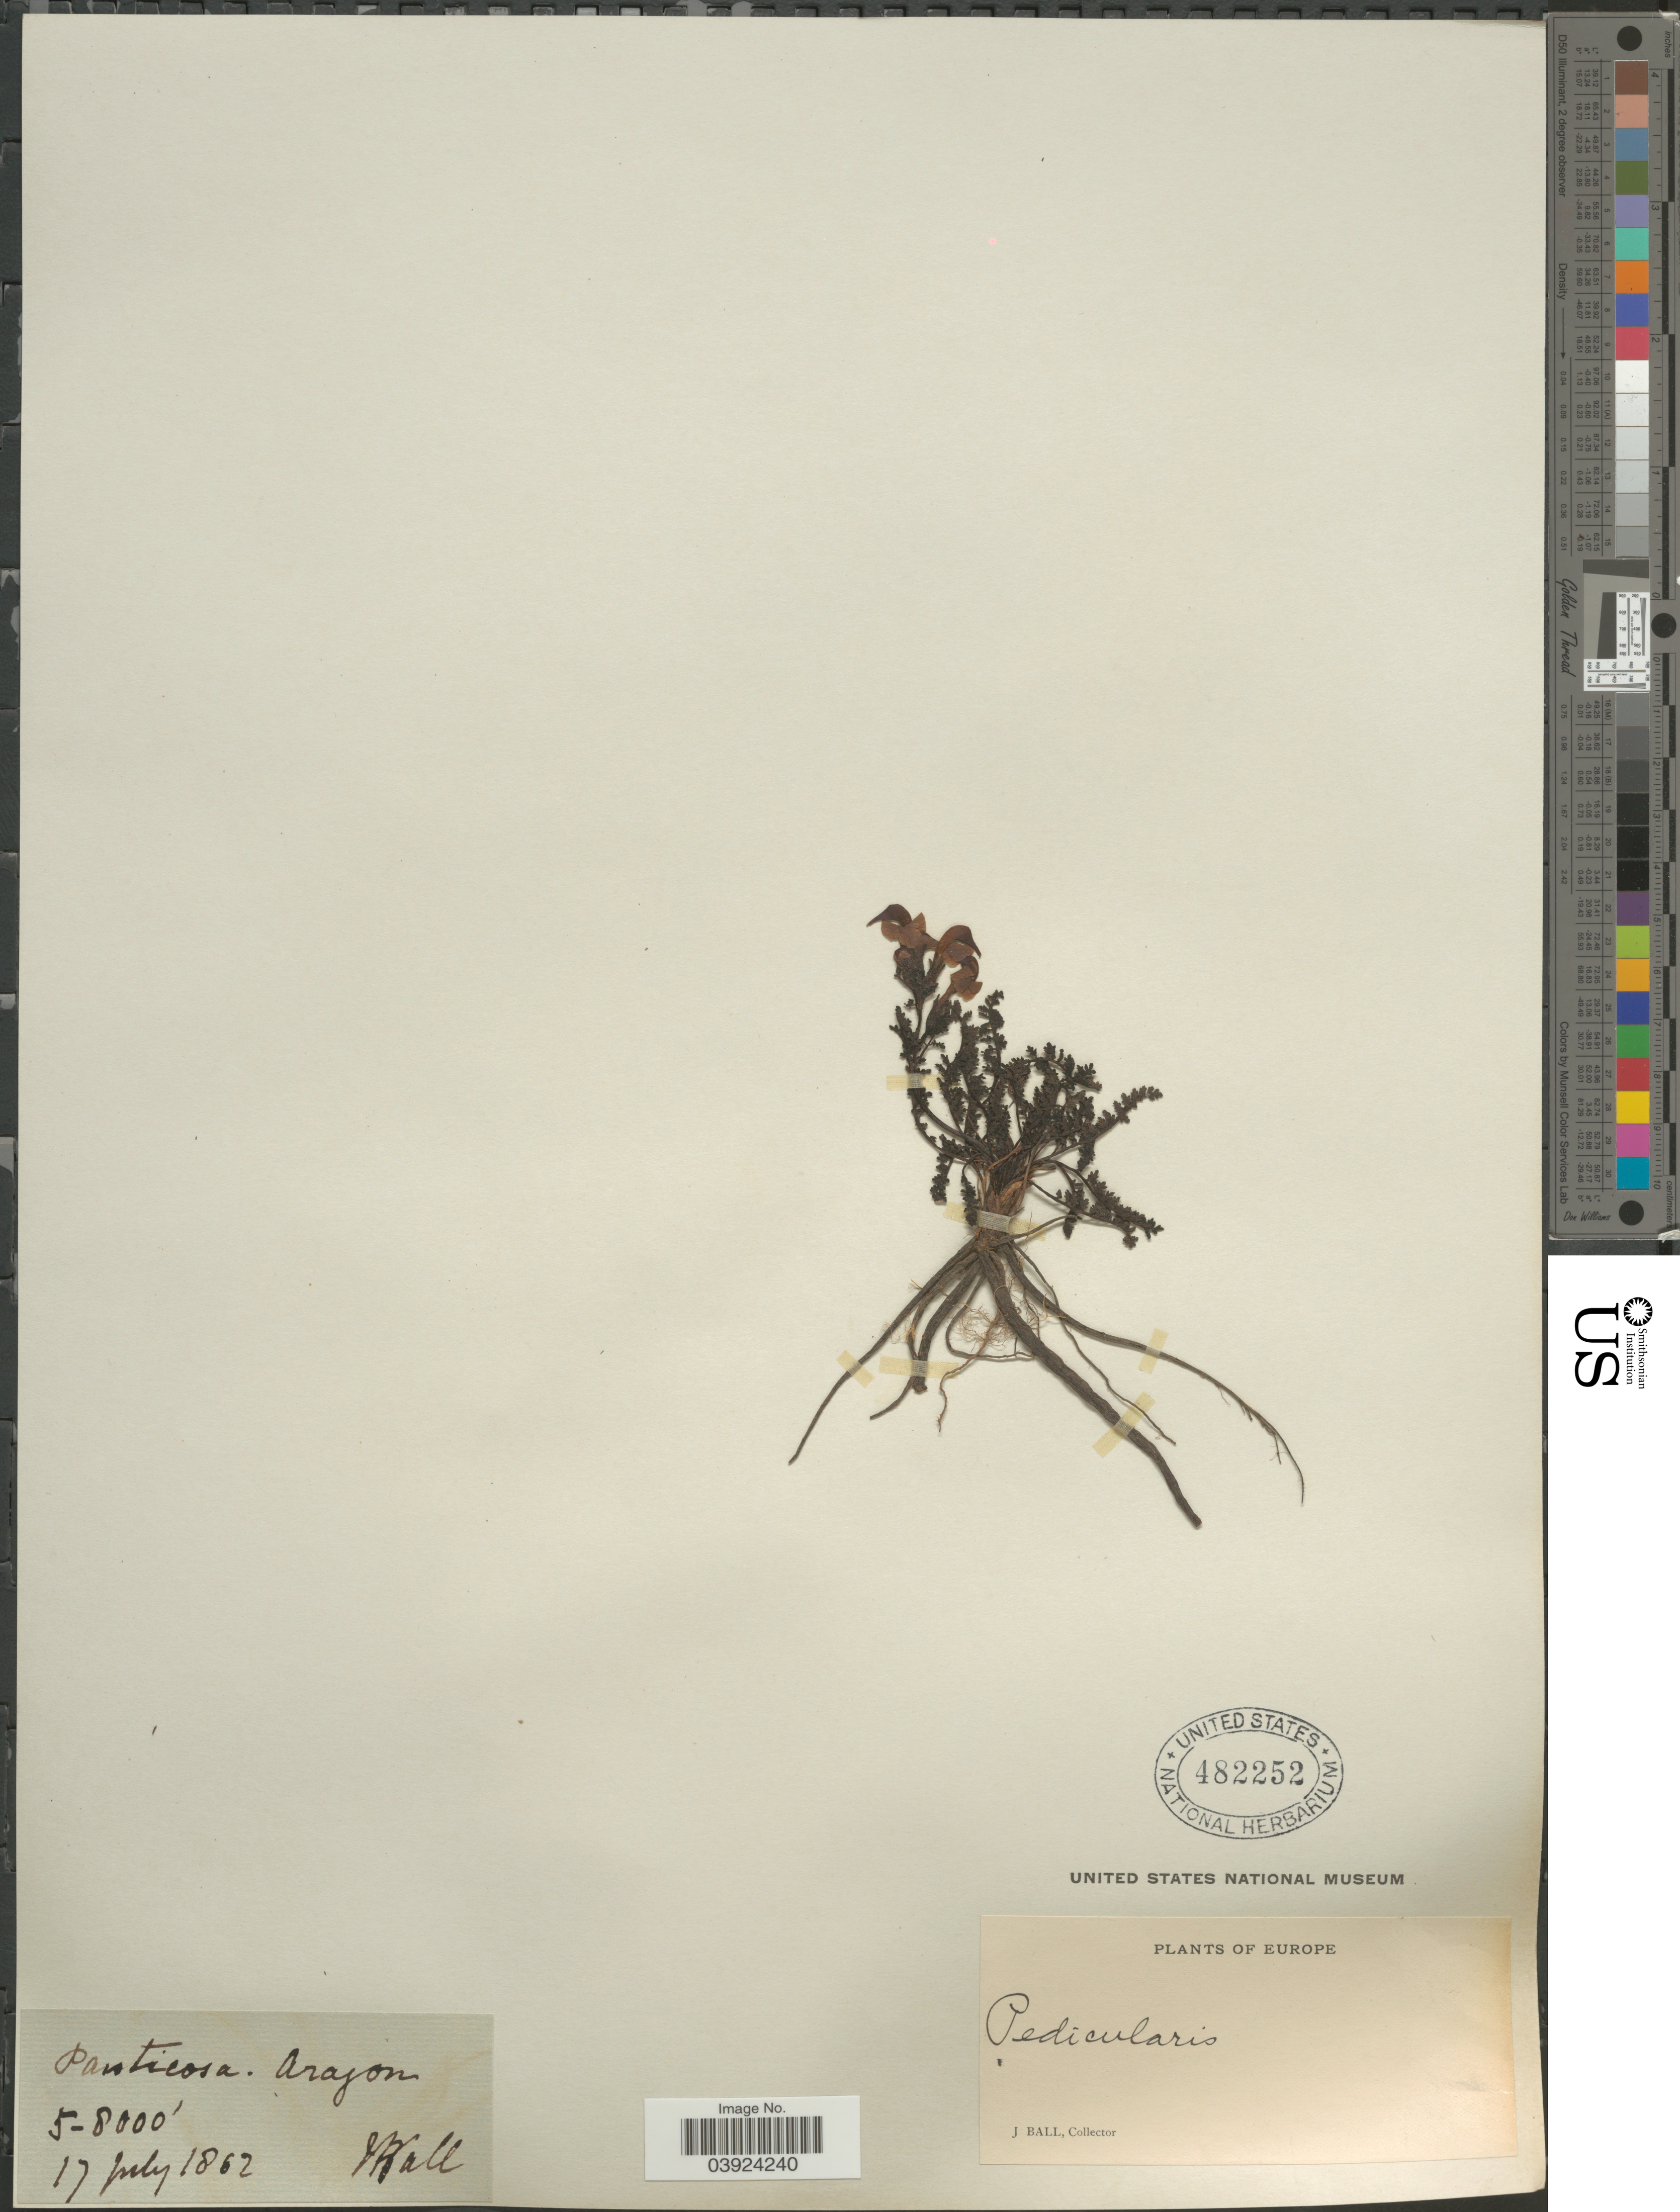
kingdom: Plantae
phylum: Tracheophyta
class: Magnoliopsida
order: Lamiales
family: Orobanchaceae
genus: Pedicularis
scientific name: Pedicularis sp.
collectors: J. Ball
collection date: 1862-07-17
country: Spain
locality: Panticosa, Arajon, Europe.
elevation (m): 1524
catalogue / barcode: US 482252